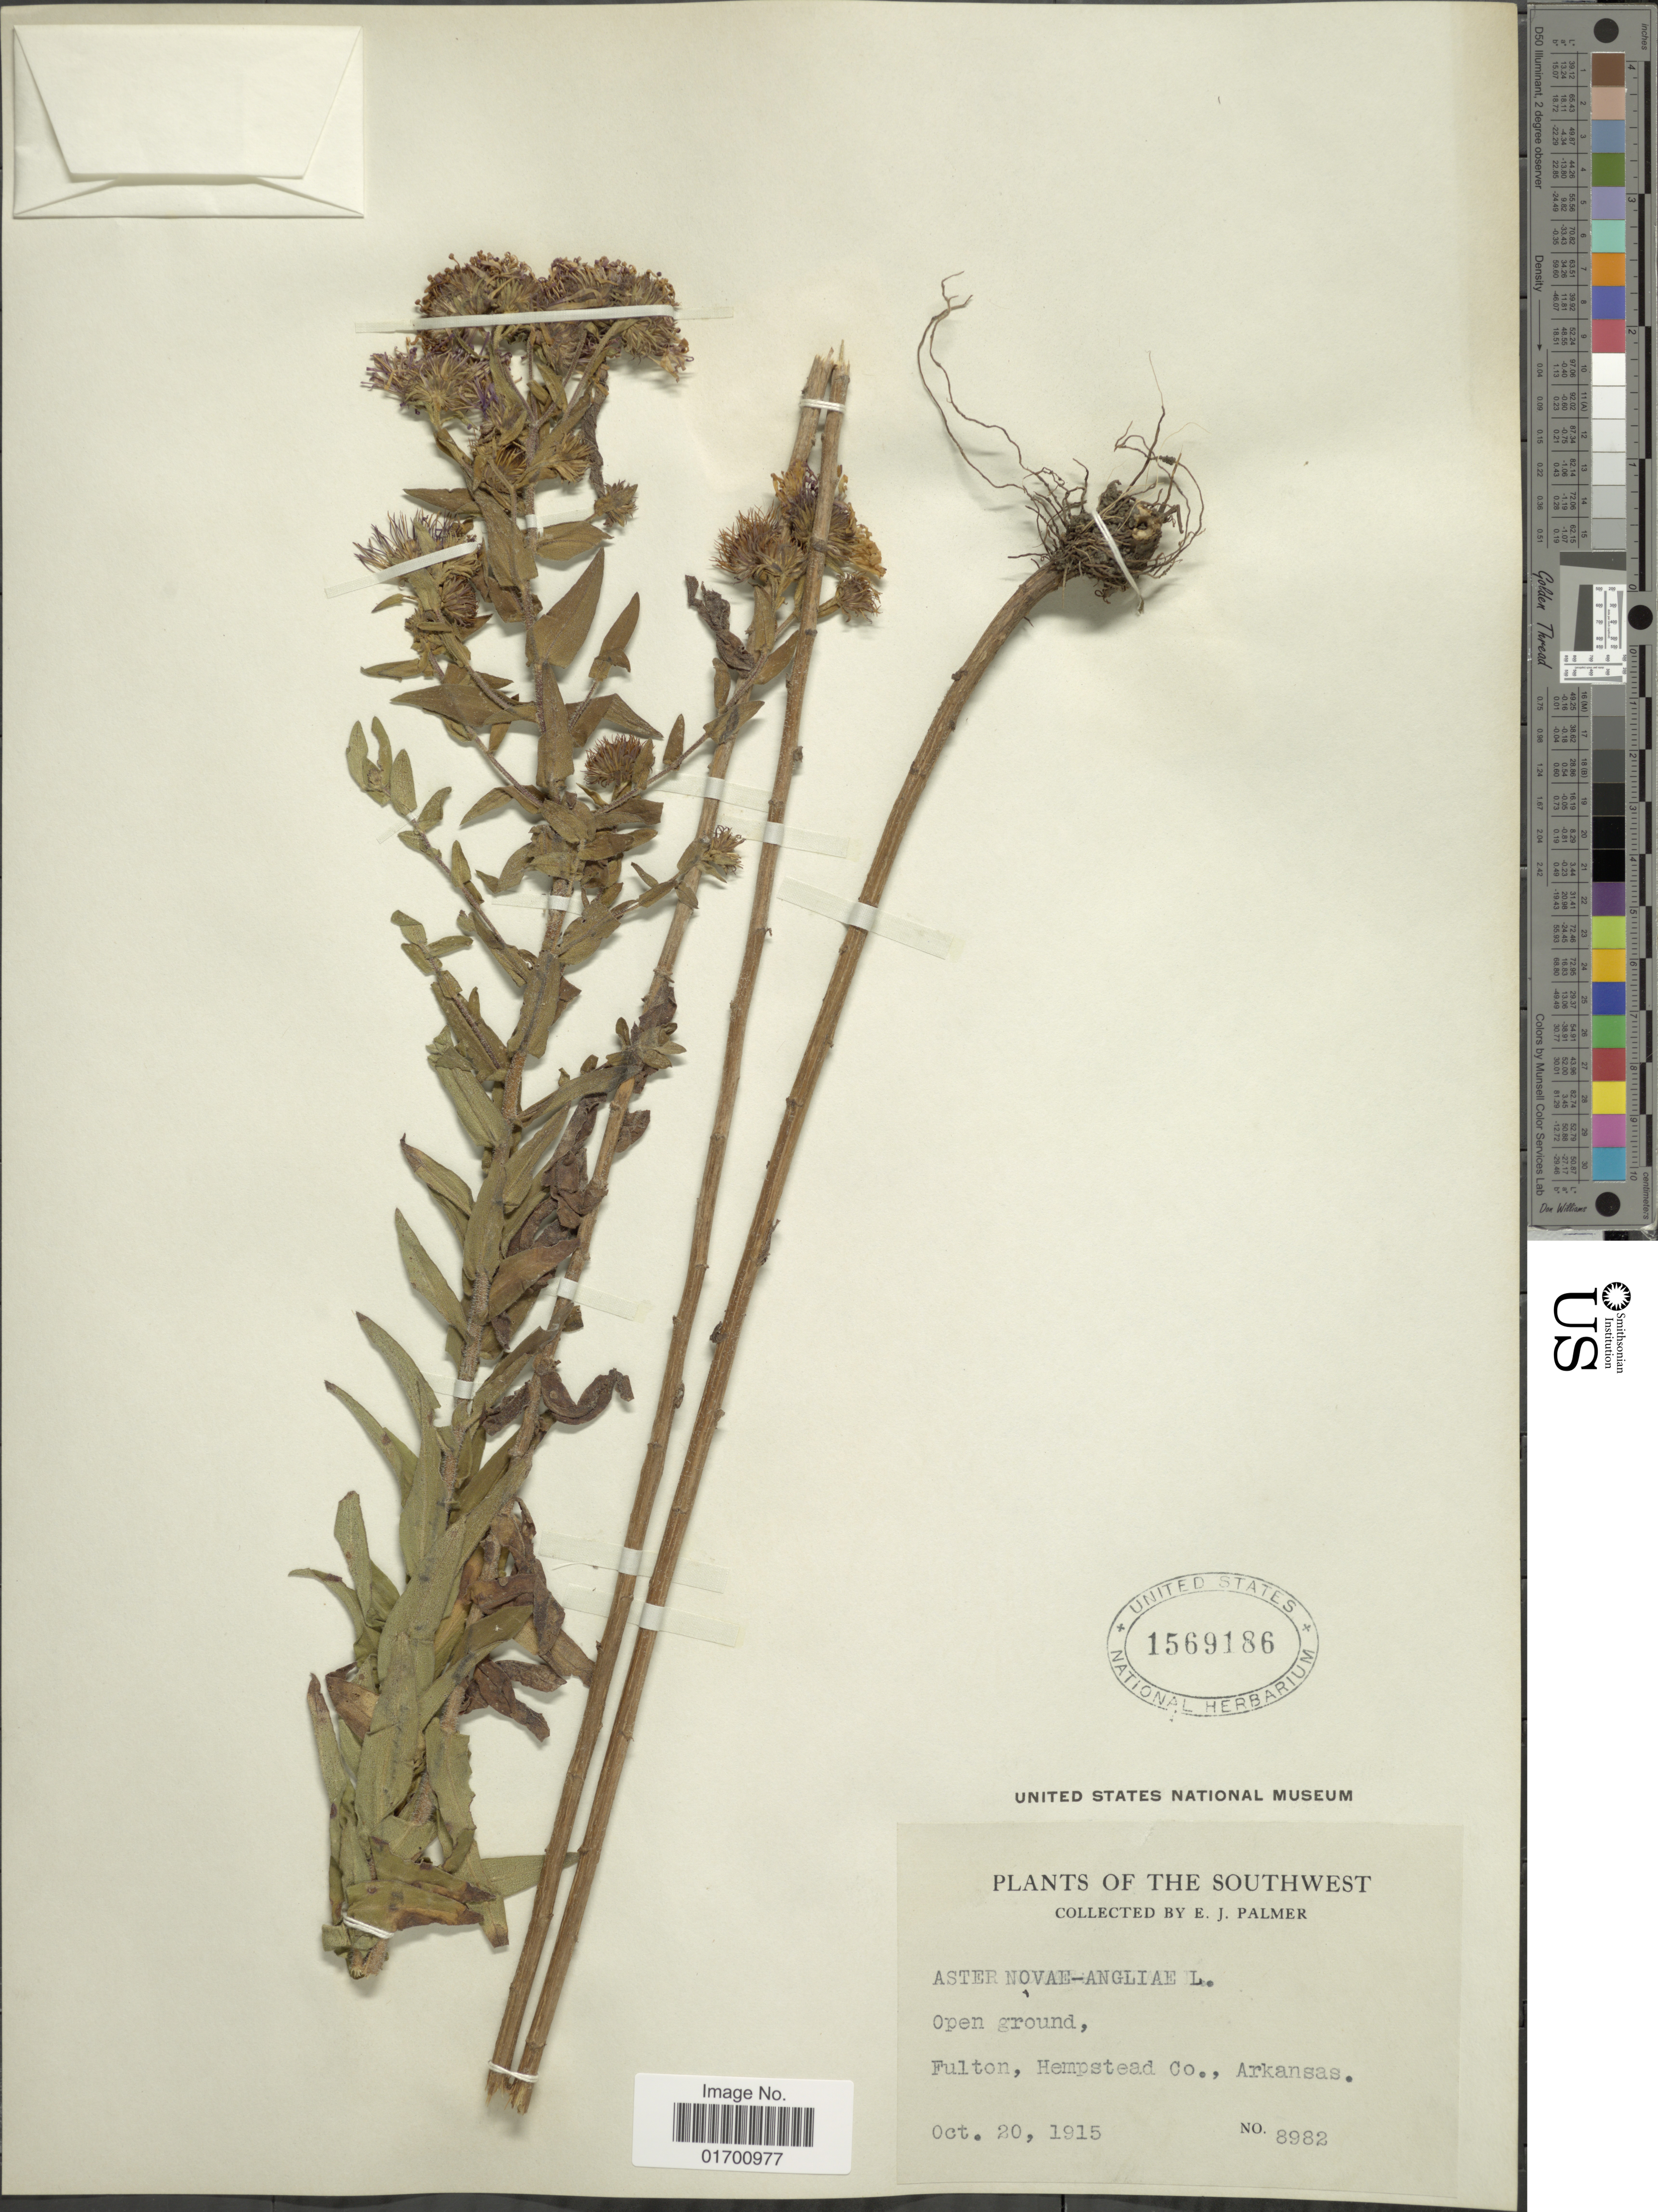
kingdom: Plantae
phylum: Tracheophyta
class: Magnoliopsida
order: Asterales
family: Asteraceae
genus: Symphyotrichum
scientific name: Symphyotrichum novae-angliae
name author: (L.) G.L. Nesom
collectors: E. J. Palmer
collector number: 8982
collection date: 1915-10-20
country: United States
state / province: Arkansas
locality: Fulton, Hempstead Co. The Southwest.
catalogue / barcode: US 1569186